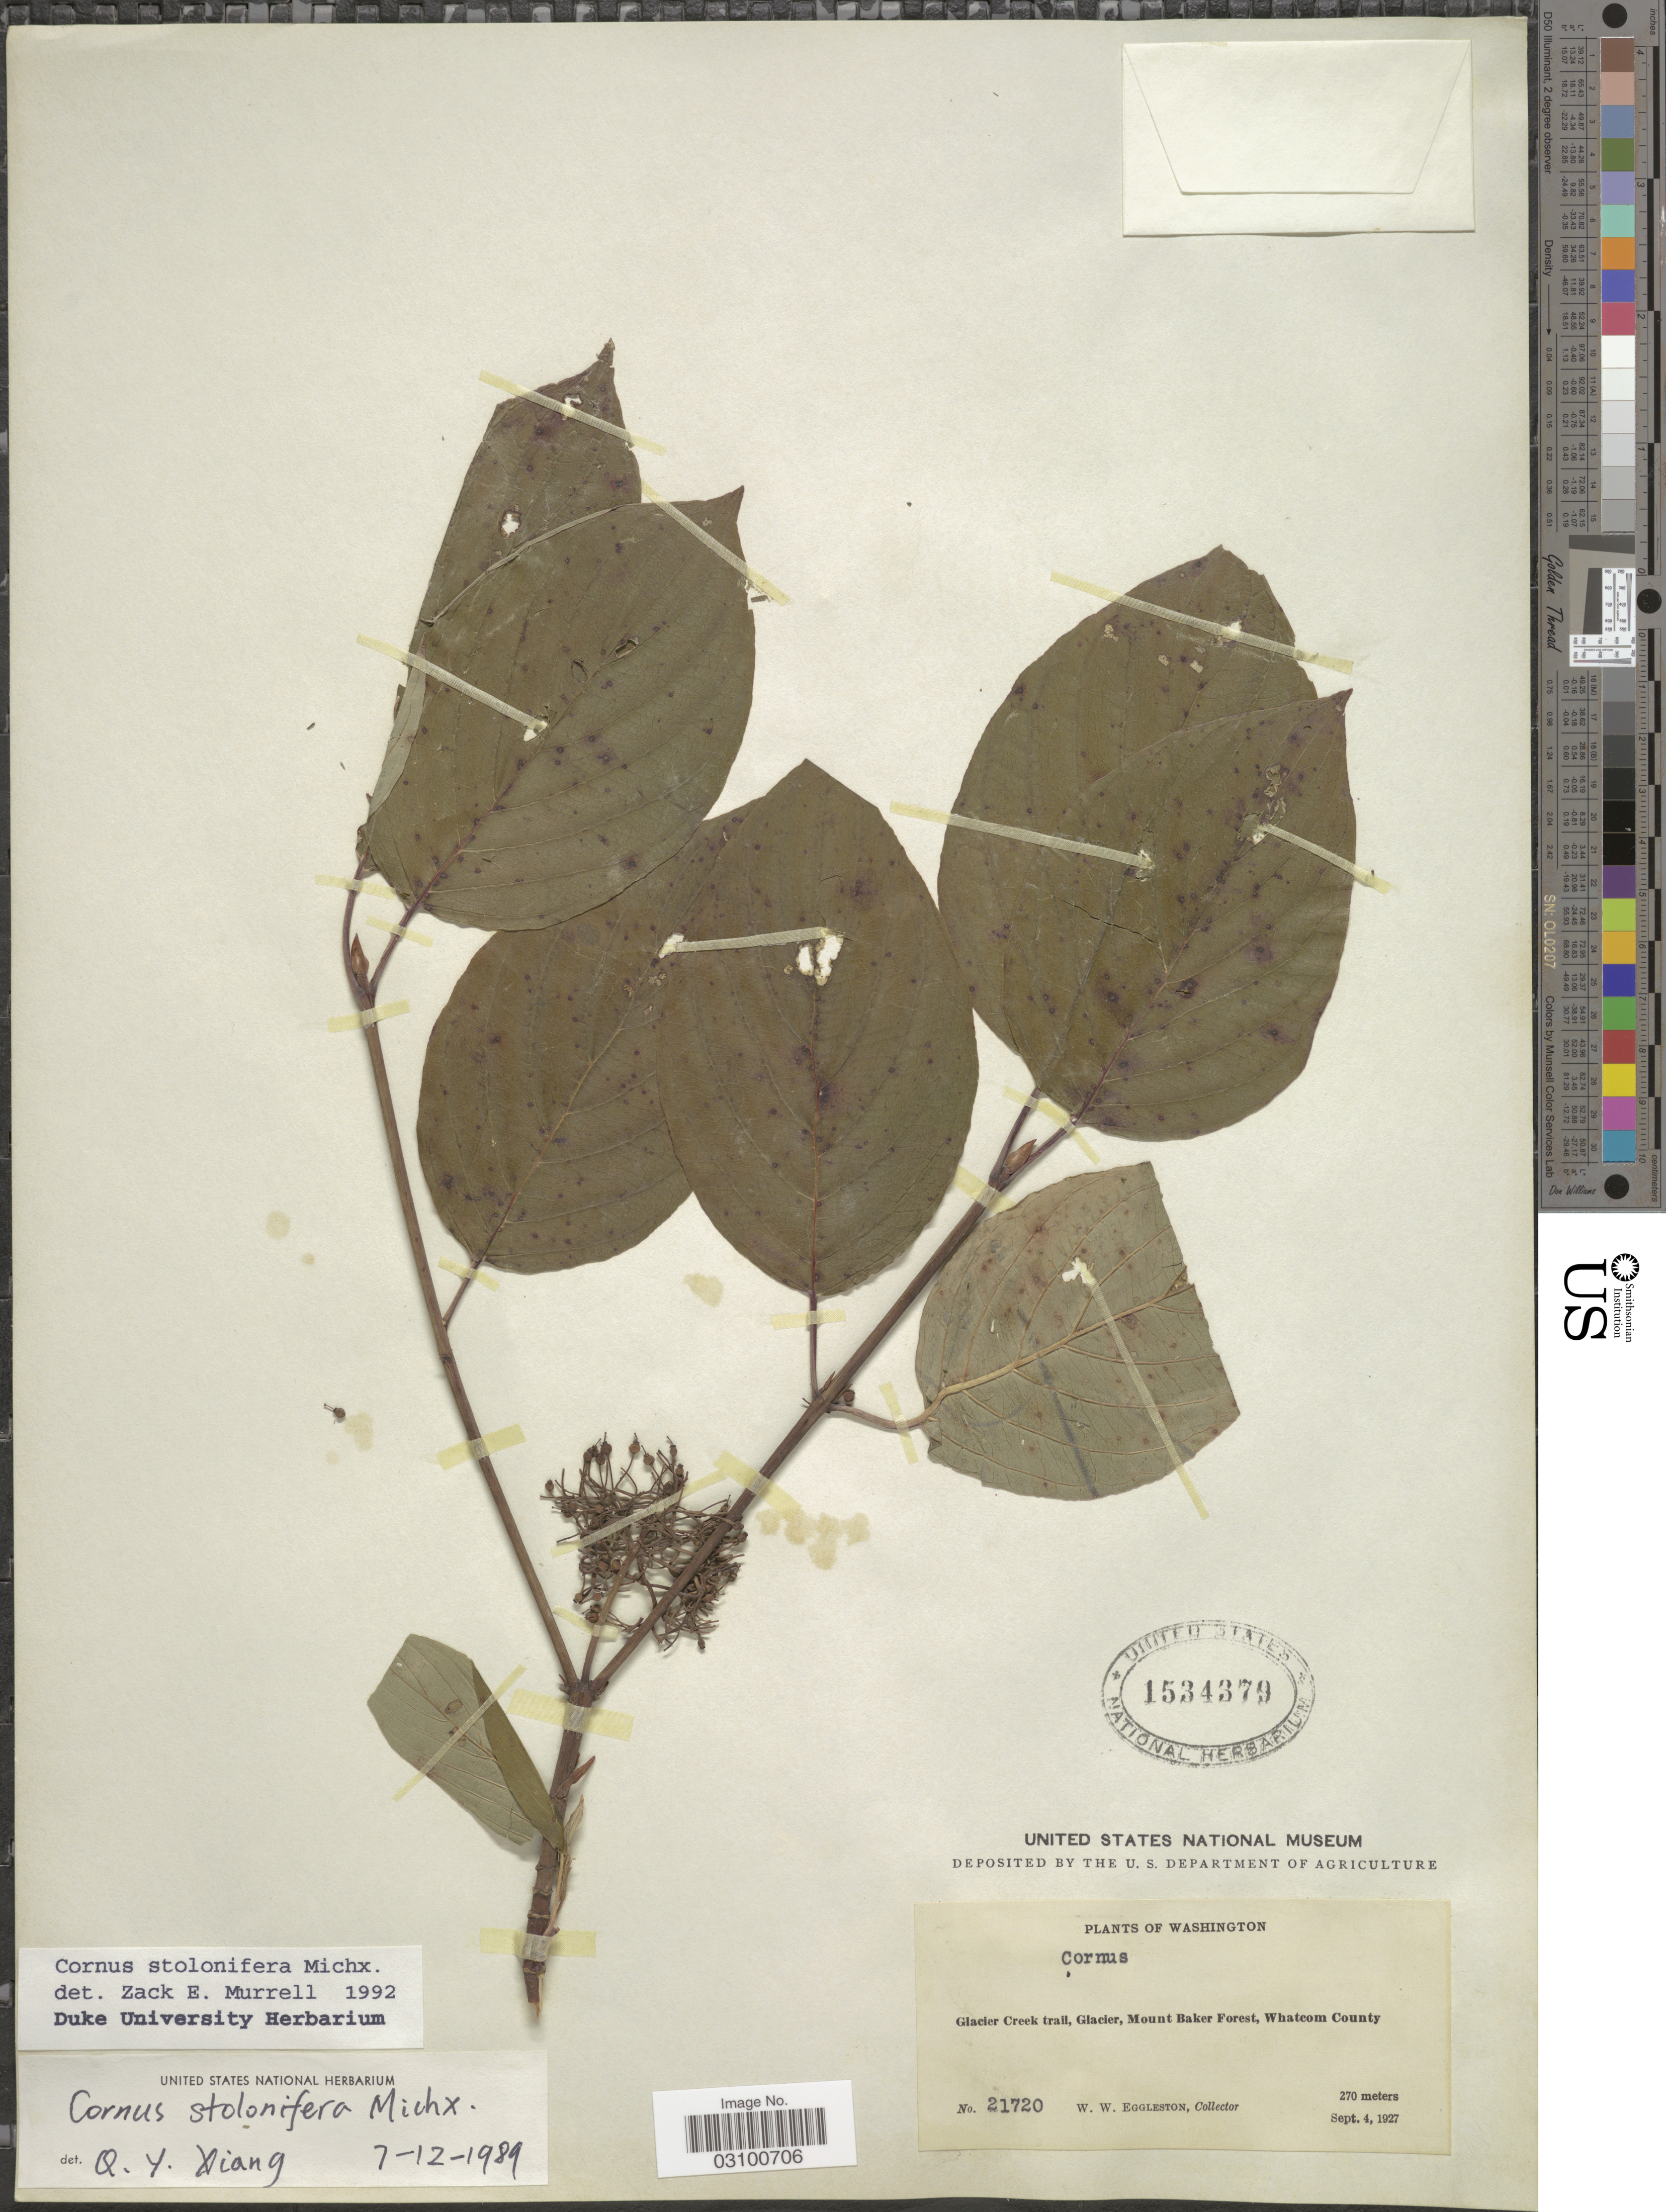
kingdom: Plantae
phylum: Tracheophyta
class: Magnoliopsida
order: Cornales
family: Cornaceae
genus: Cornus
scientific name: Cornus sericea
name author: L.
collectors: W. W. Eggleston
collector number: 21720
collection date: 1927-09-04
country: United States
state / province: Washington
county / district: Whatcom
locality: Glacier Creek trail, Glacier, Mount Baker Forest, Whatcom County.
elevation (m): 270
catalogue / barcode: US 1534379